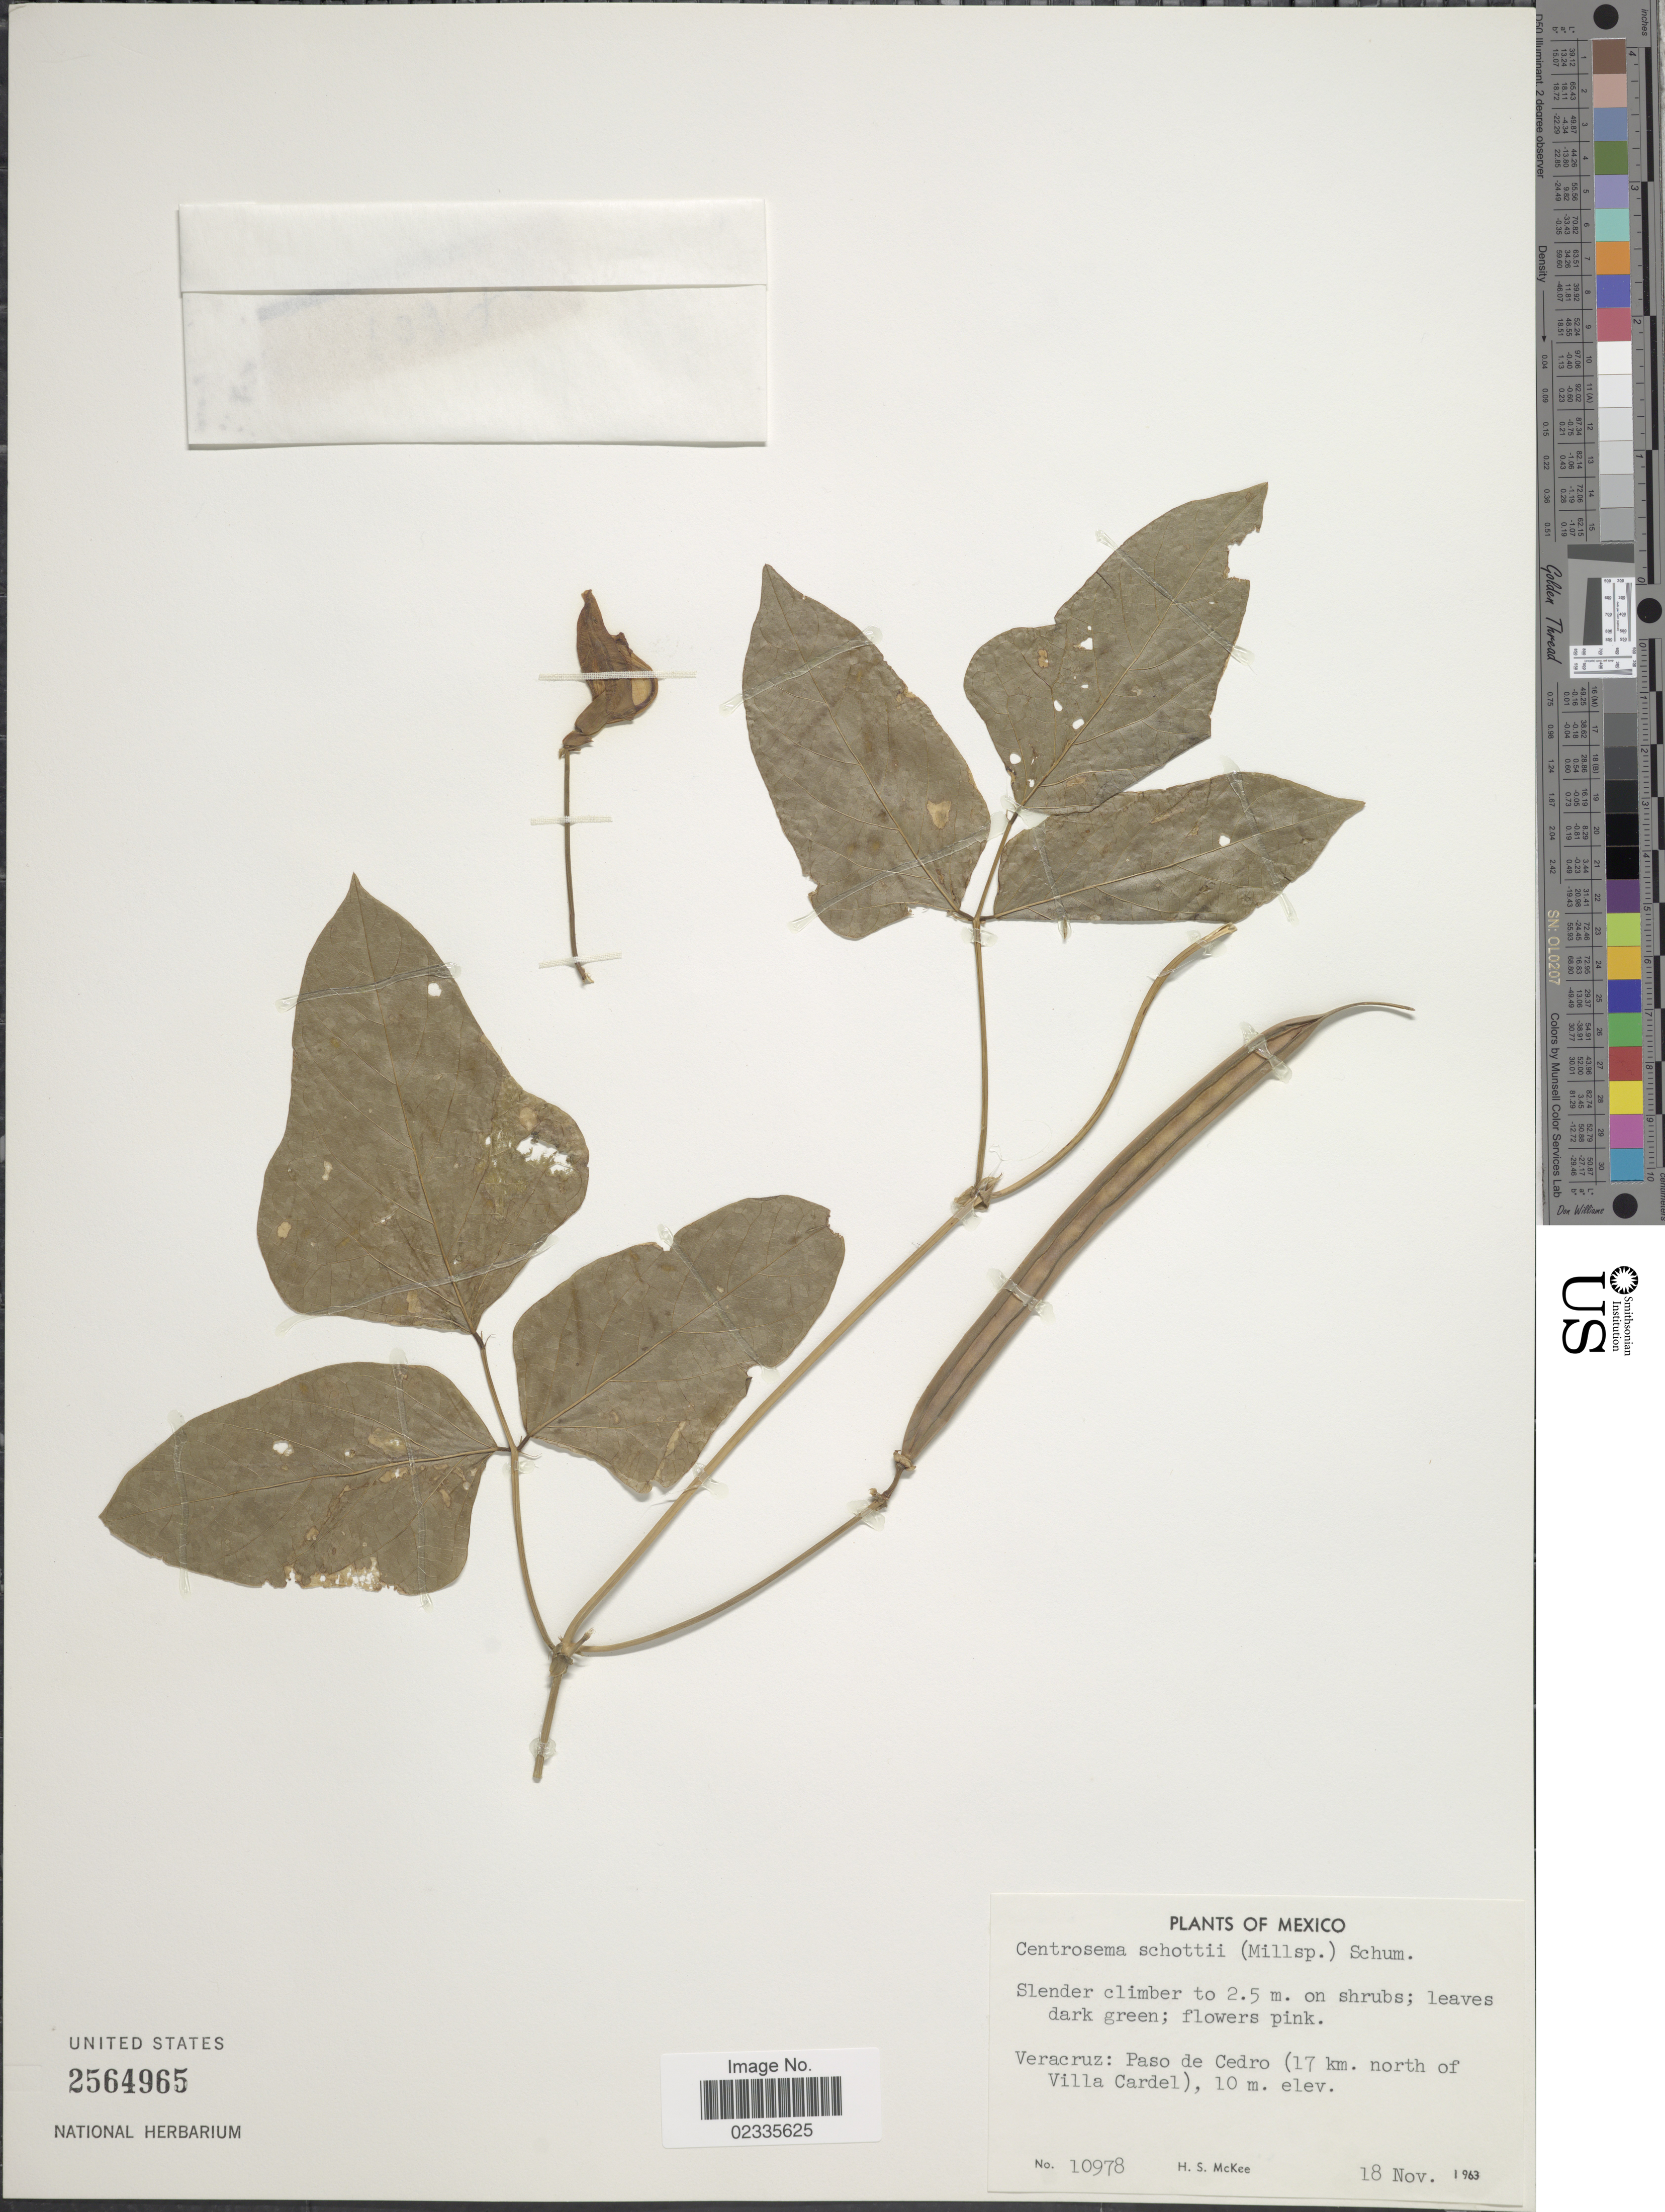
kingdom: Plantae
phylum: Tracheophyta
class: Magnoliopsida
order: Fabales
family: Fabaceae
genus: Centrosema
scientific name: Centrosema schottii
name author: (Millsp.) K. Schum.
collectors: H. S. McKee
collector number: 10978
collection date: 1963-11-18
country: Mexico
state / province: Veracruz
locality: Paso de Cedro (17 km. north of Villa Cardel)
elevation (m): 10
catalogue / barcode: US 2564965